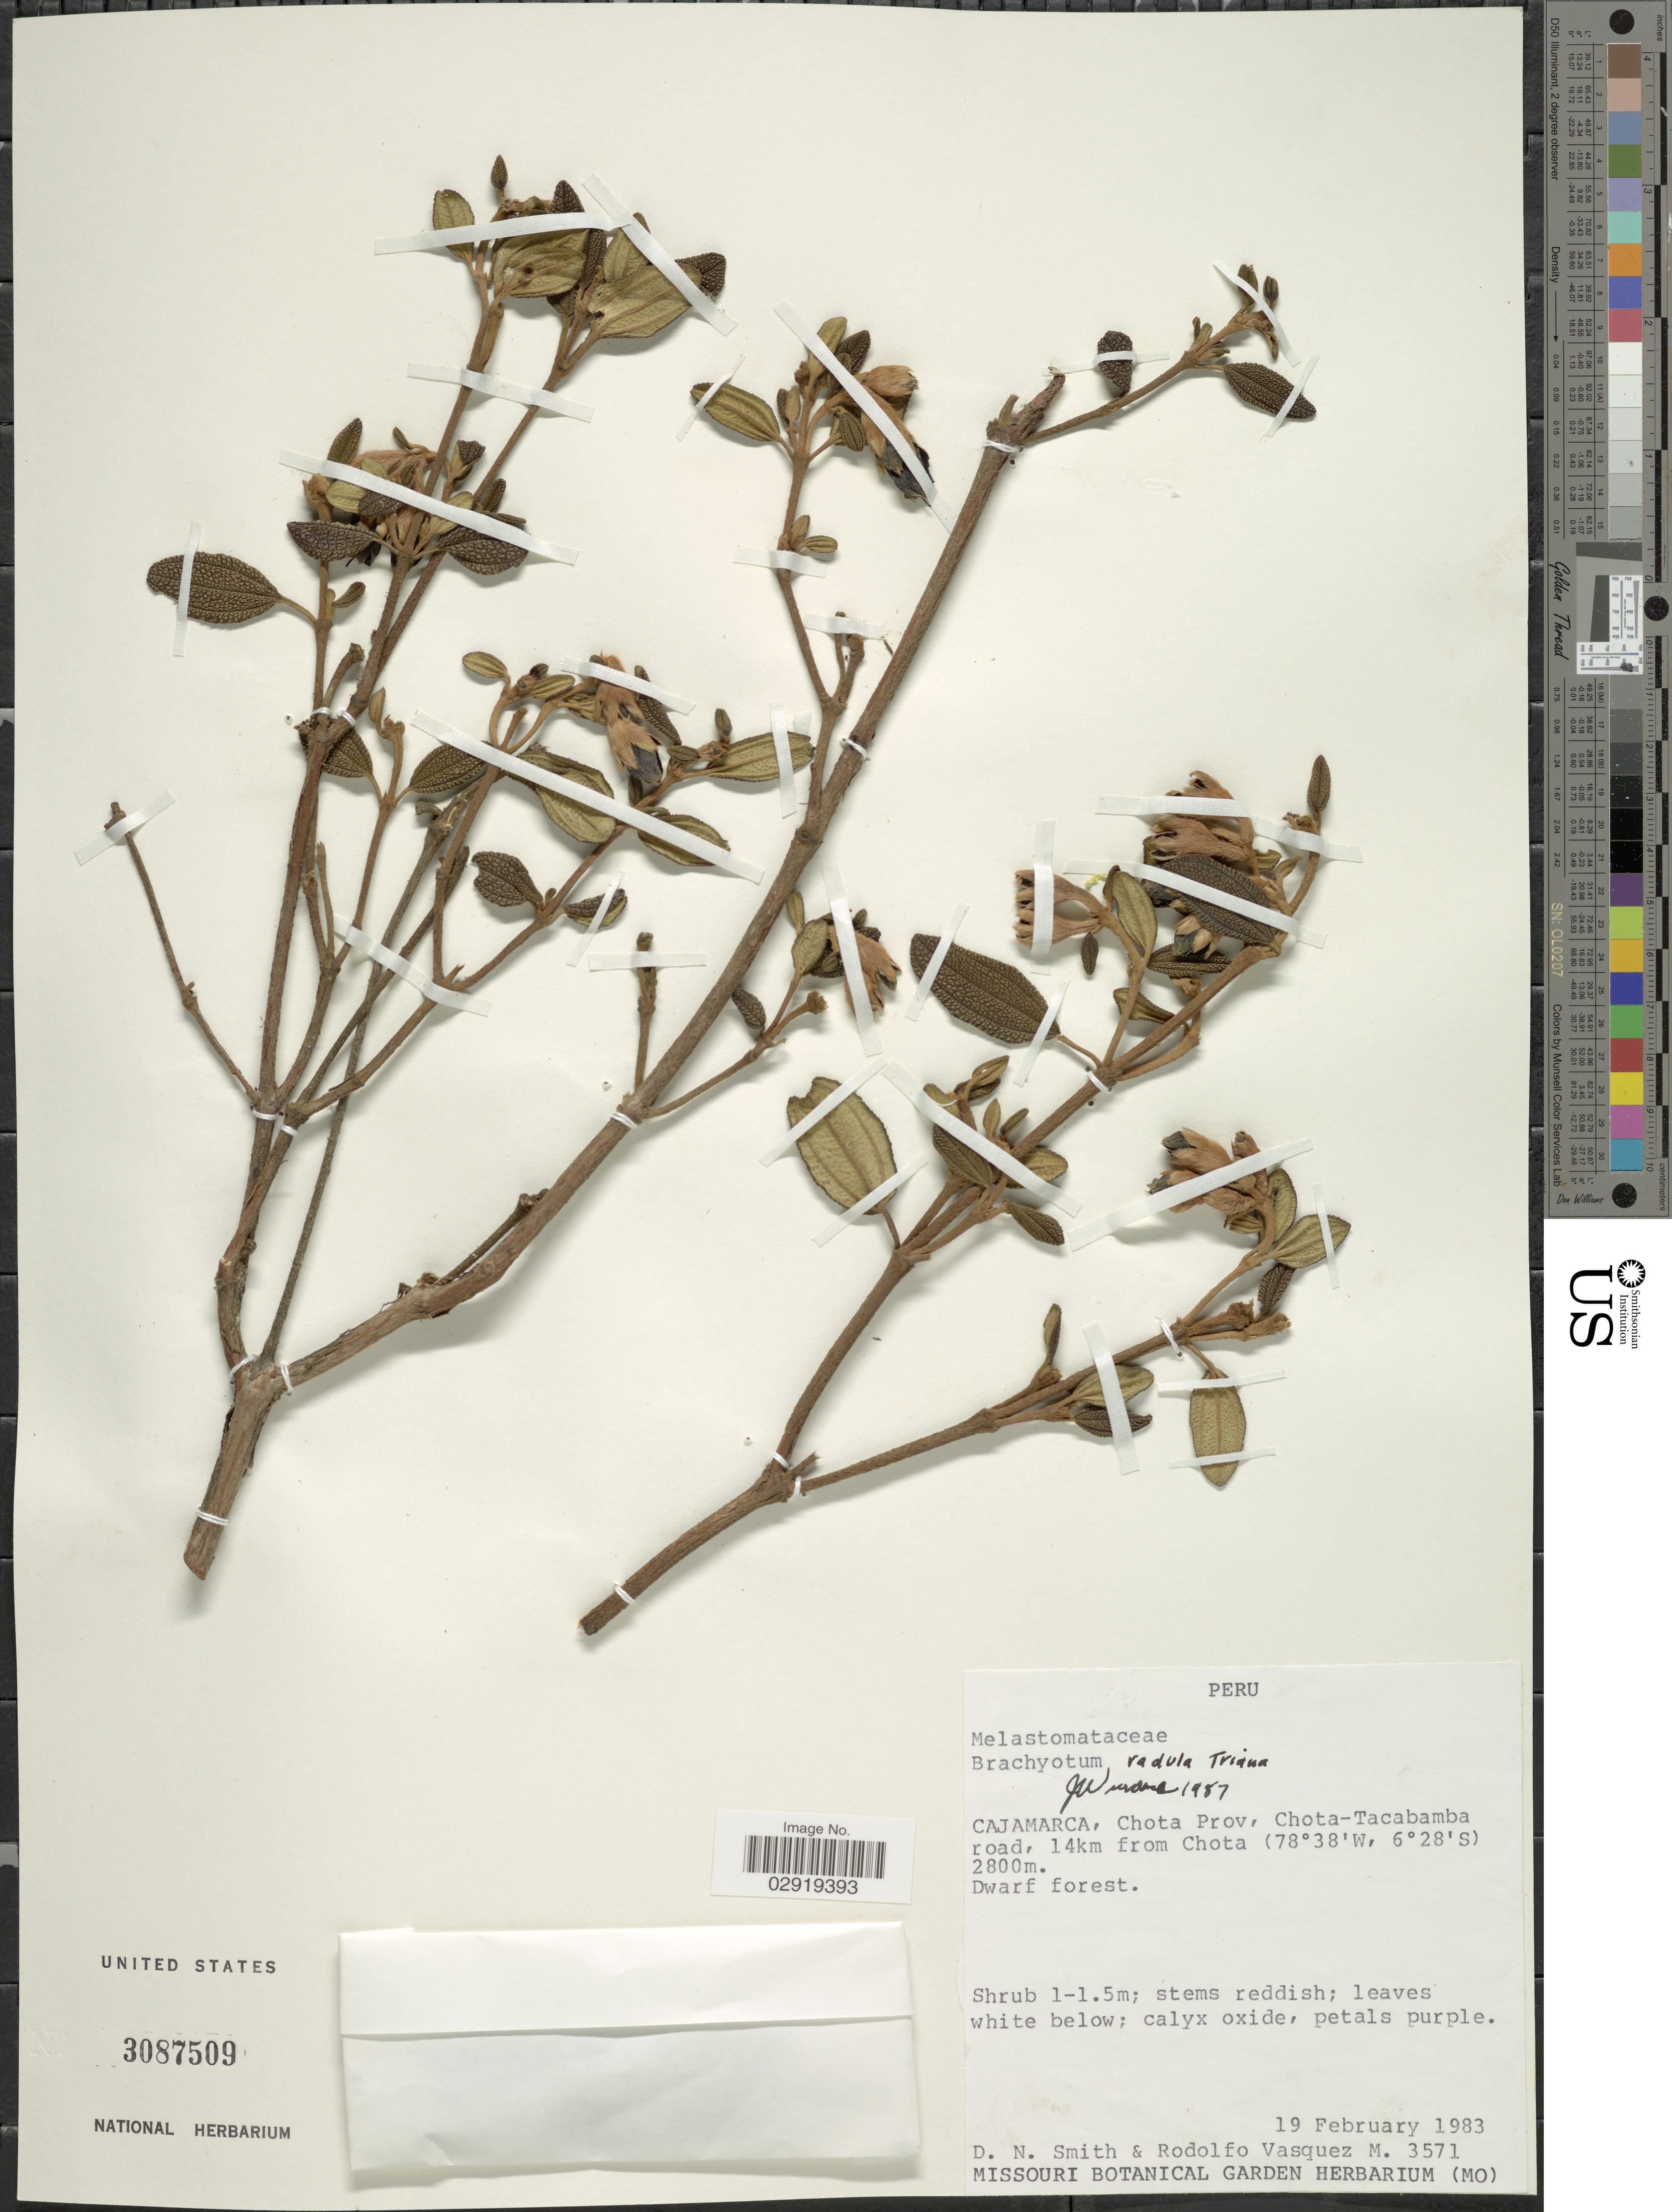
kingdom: Plantae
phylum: Tracheophyta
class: Magnoliopsida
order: Myrtales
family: Melastomataceae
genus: Brachyotum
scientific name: Brachyotum radula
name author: Triana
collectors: D. Smith & R. Vásquez M.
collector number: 3571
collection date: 1983-02-19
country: Peru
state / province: Cajamarca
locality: Chota Prov, Chota-Tacabamba road, 14 km from Chota.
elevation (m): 2800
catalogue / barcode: US 3087509